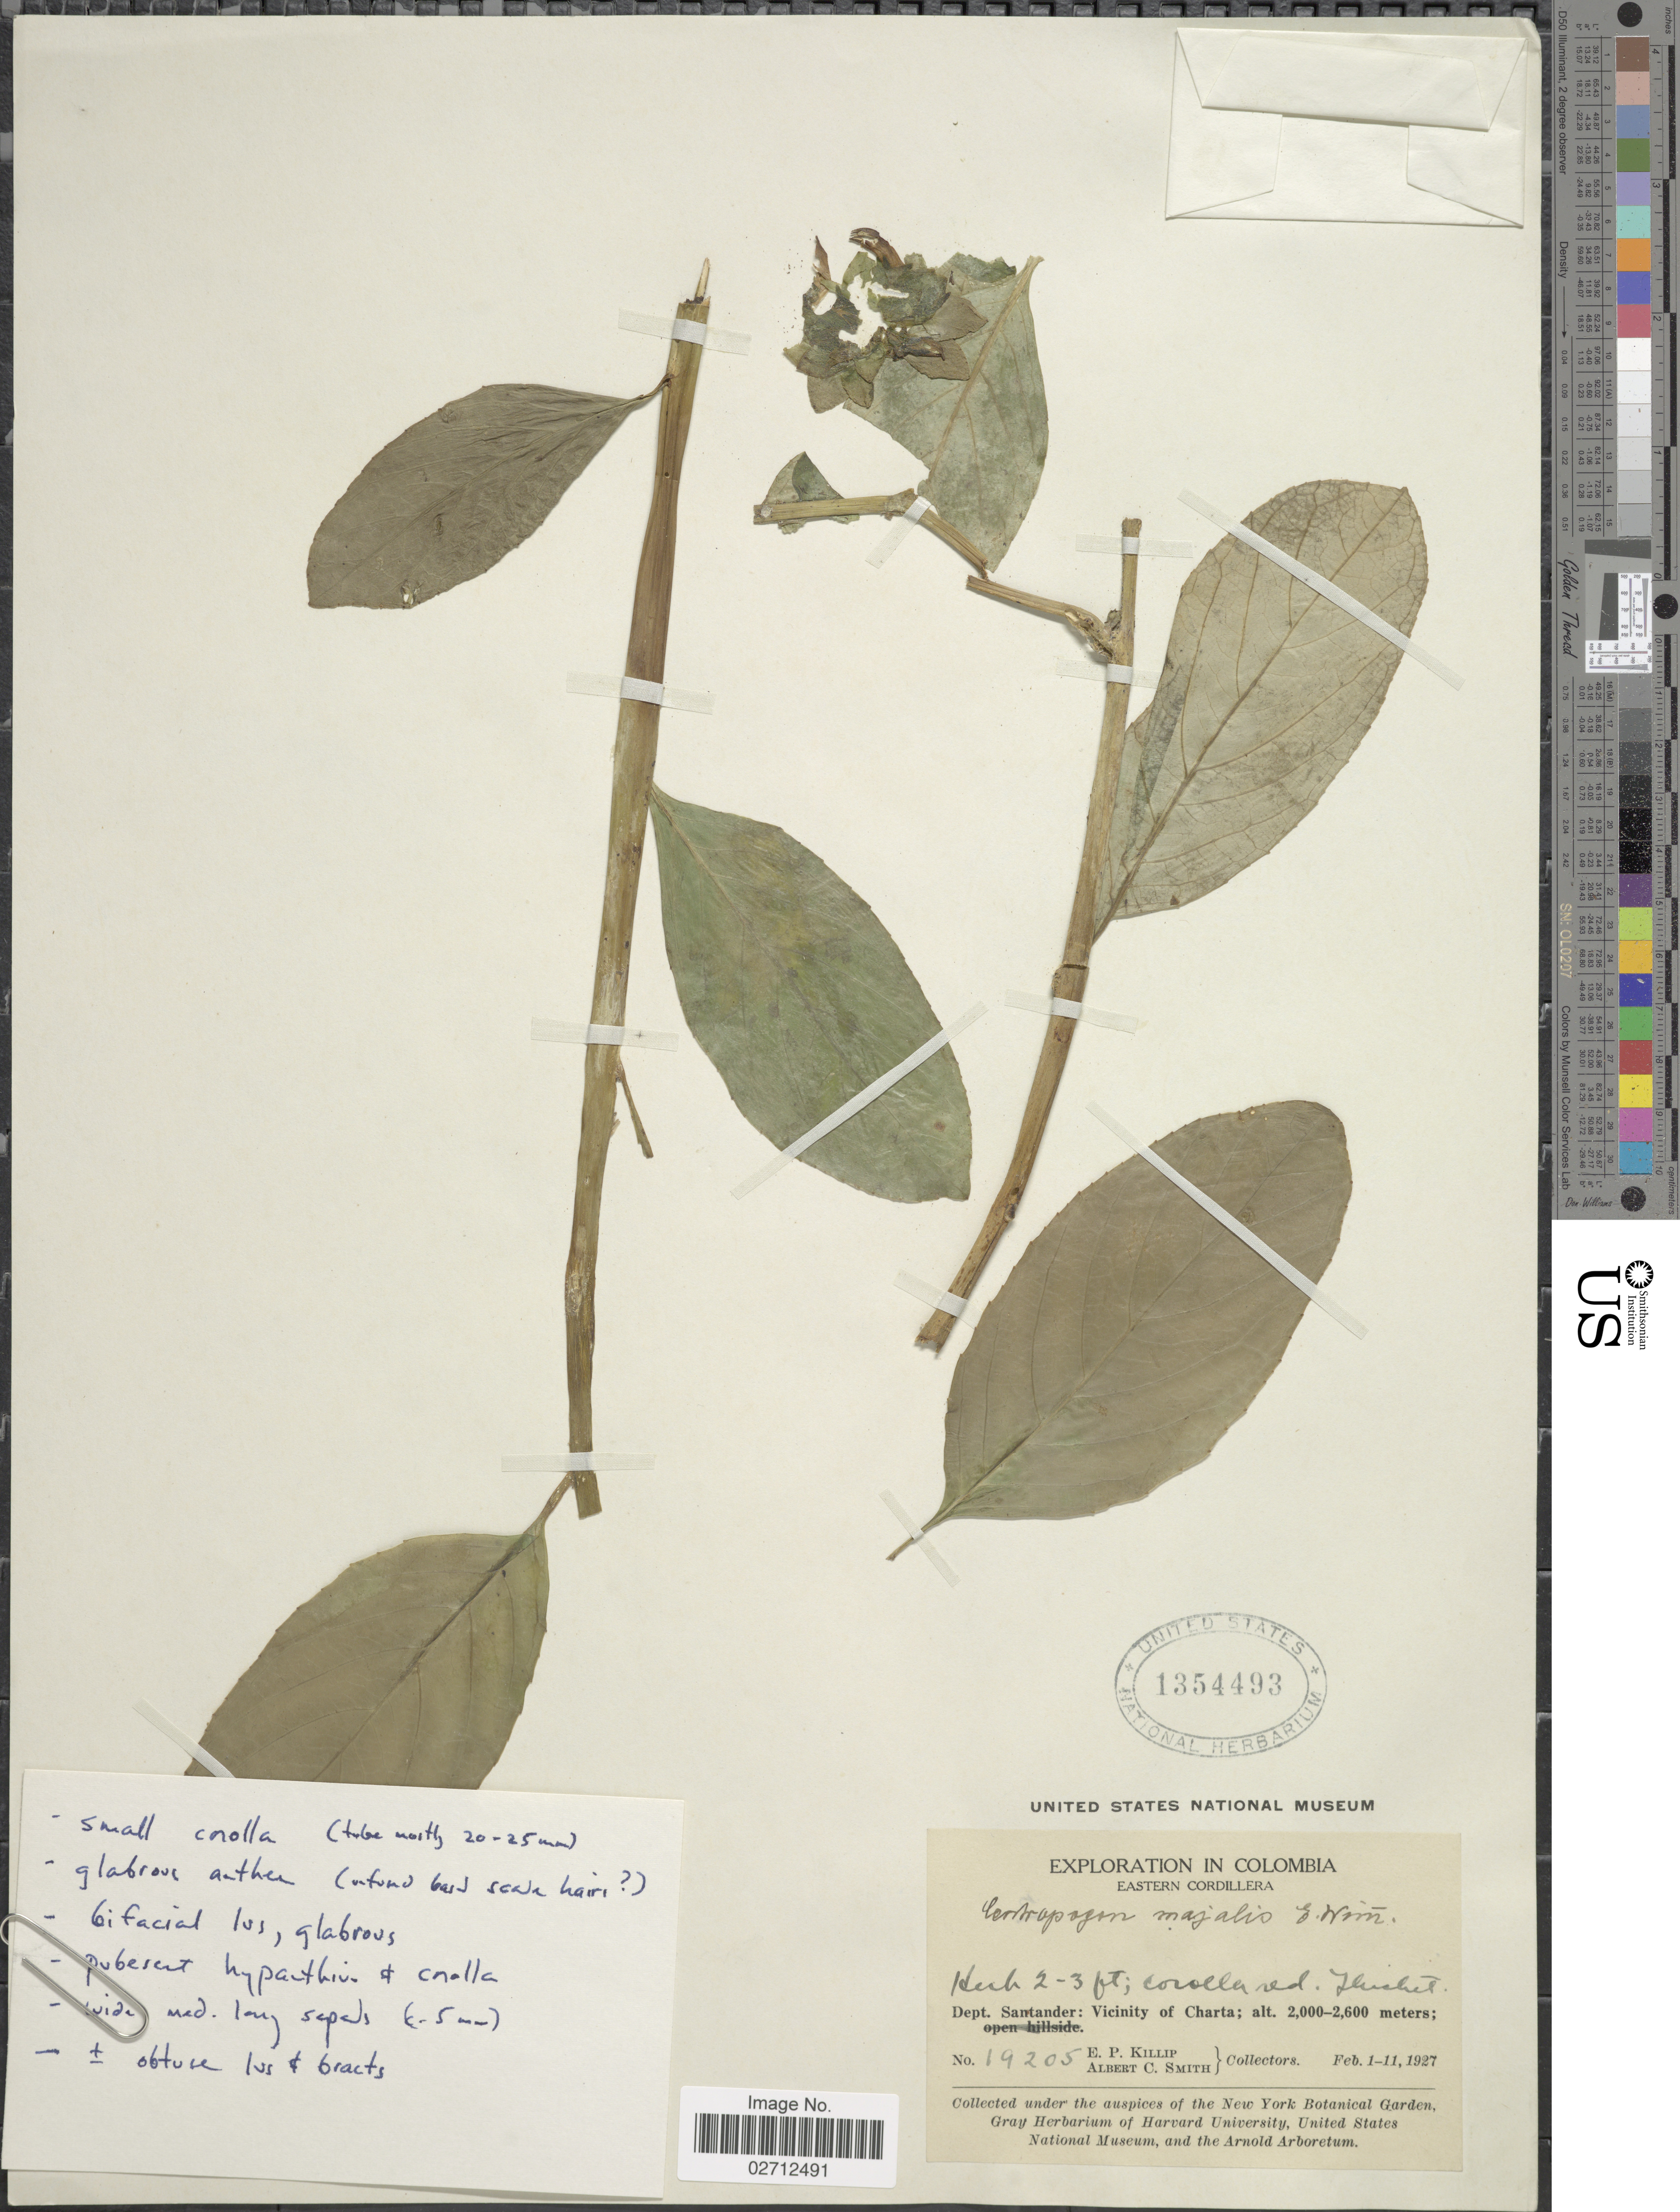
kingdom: Plantae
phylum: Tracheophyta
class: Magnoliopsida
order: Asterales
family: Campanulaceae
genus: Centropogon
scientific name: Centropogon majalis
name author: E. Wimm.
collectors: E. P. Killip & A. C. Smith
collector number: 19205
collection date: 1927-02-01/1927-02-11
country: Colombia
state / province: Santander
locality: Eastern Cordillera, Dept. Santander: Vicinity of Charta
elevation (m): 2000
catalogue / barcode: US 1354493